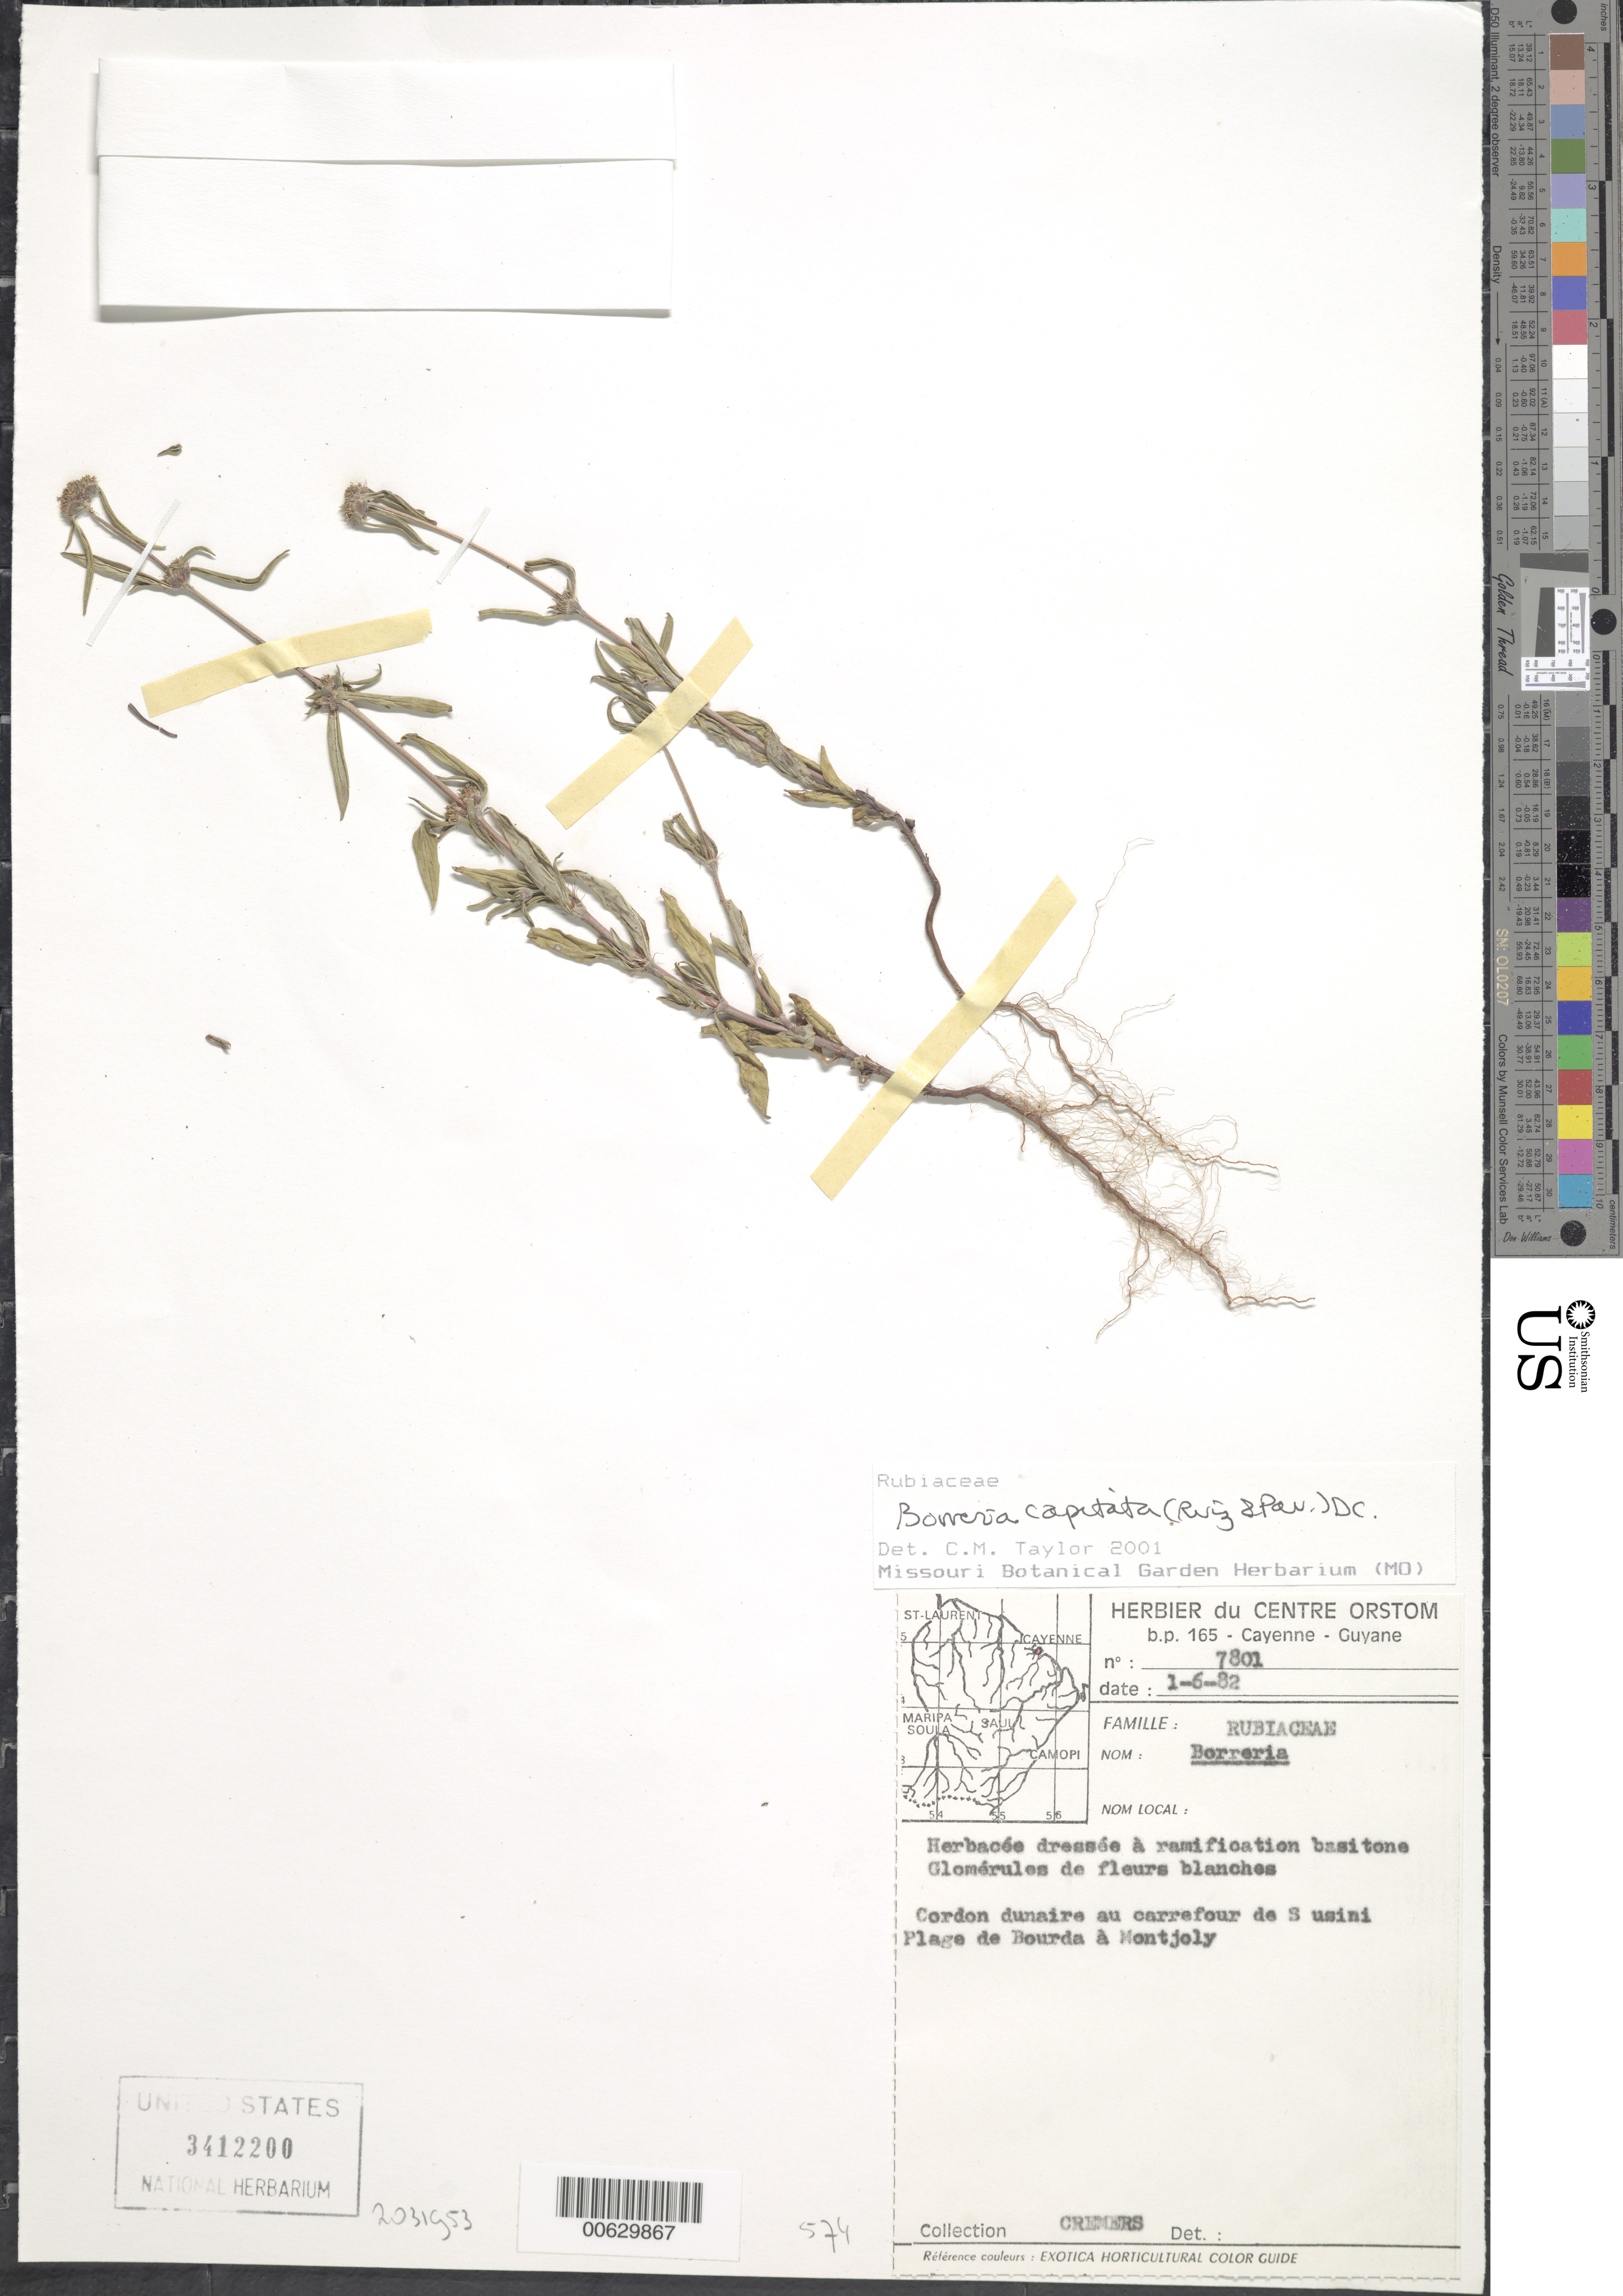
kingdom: Plantae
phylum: Tracheophyta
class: Magnoliopsida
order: Gentianales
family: Rubiaceae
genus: Spermacoce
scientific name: Spermacoce capitata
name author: Ruiz & Pav.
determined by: Delprete, P. G., Herb. de Guyane Cay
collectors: G. Cremers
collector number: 7801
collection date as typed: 1-Jun-82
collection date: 1982-06-01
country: French Guiana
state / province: Cayenne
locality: Cayenne, E, cordon dunaire apres le carrefour de Susini, plage de Bourda à Montjoly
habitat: Cordon dunaire au carrefour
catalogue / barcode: US 3412200